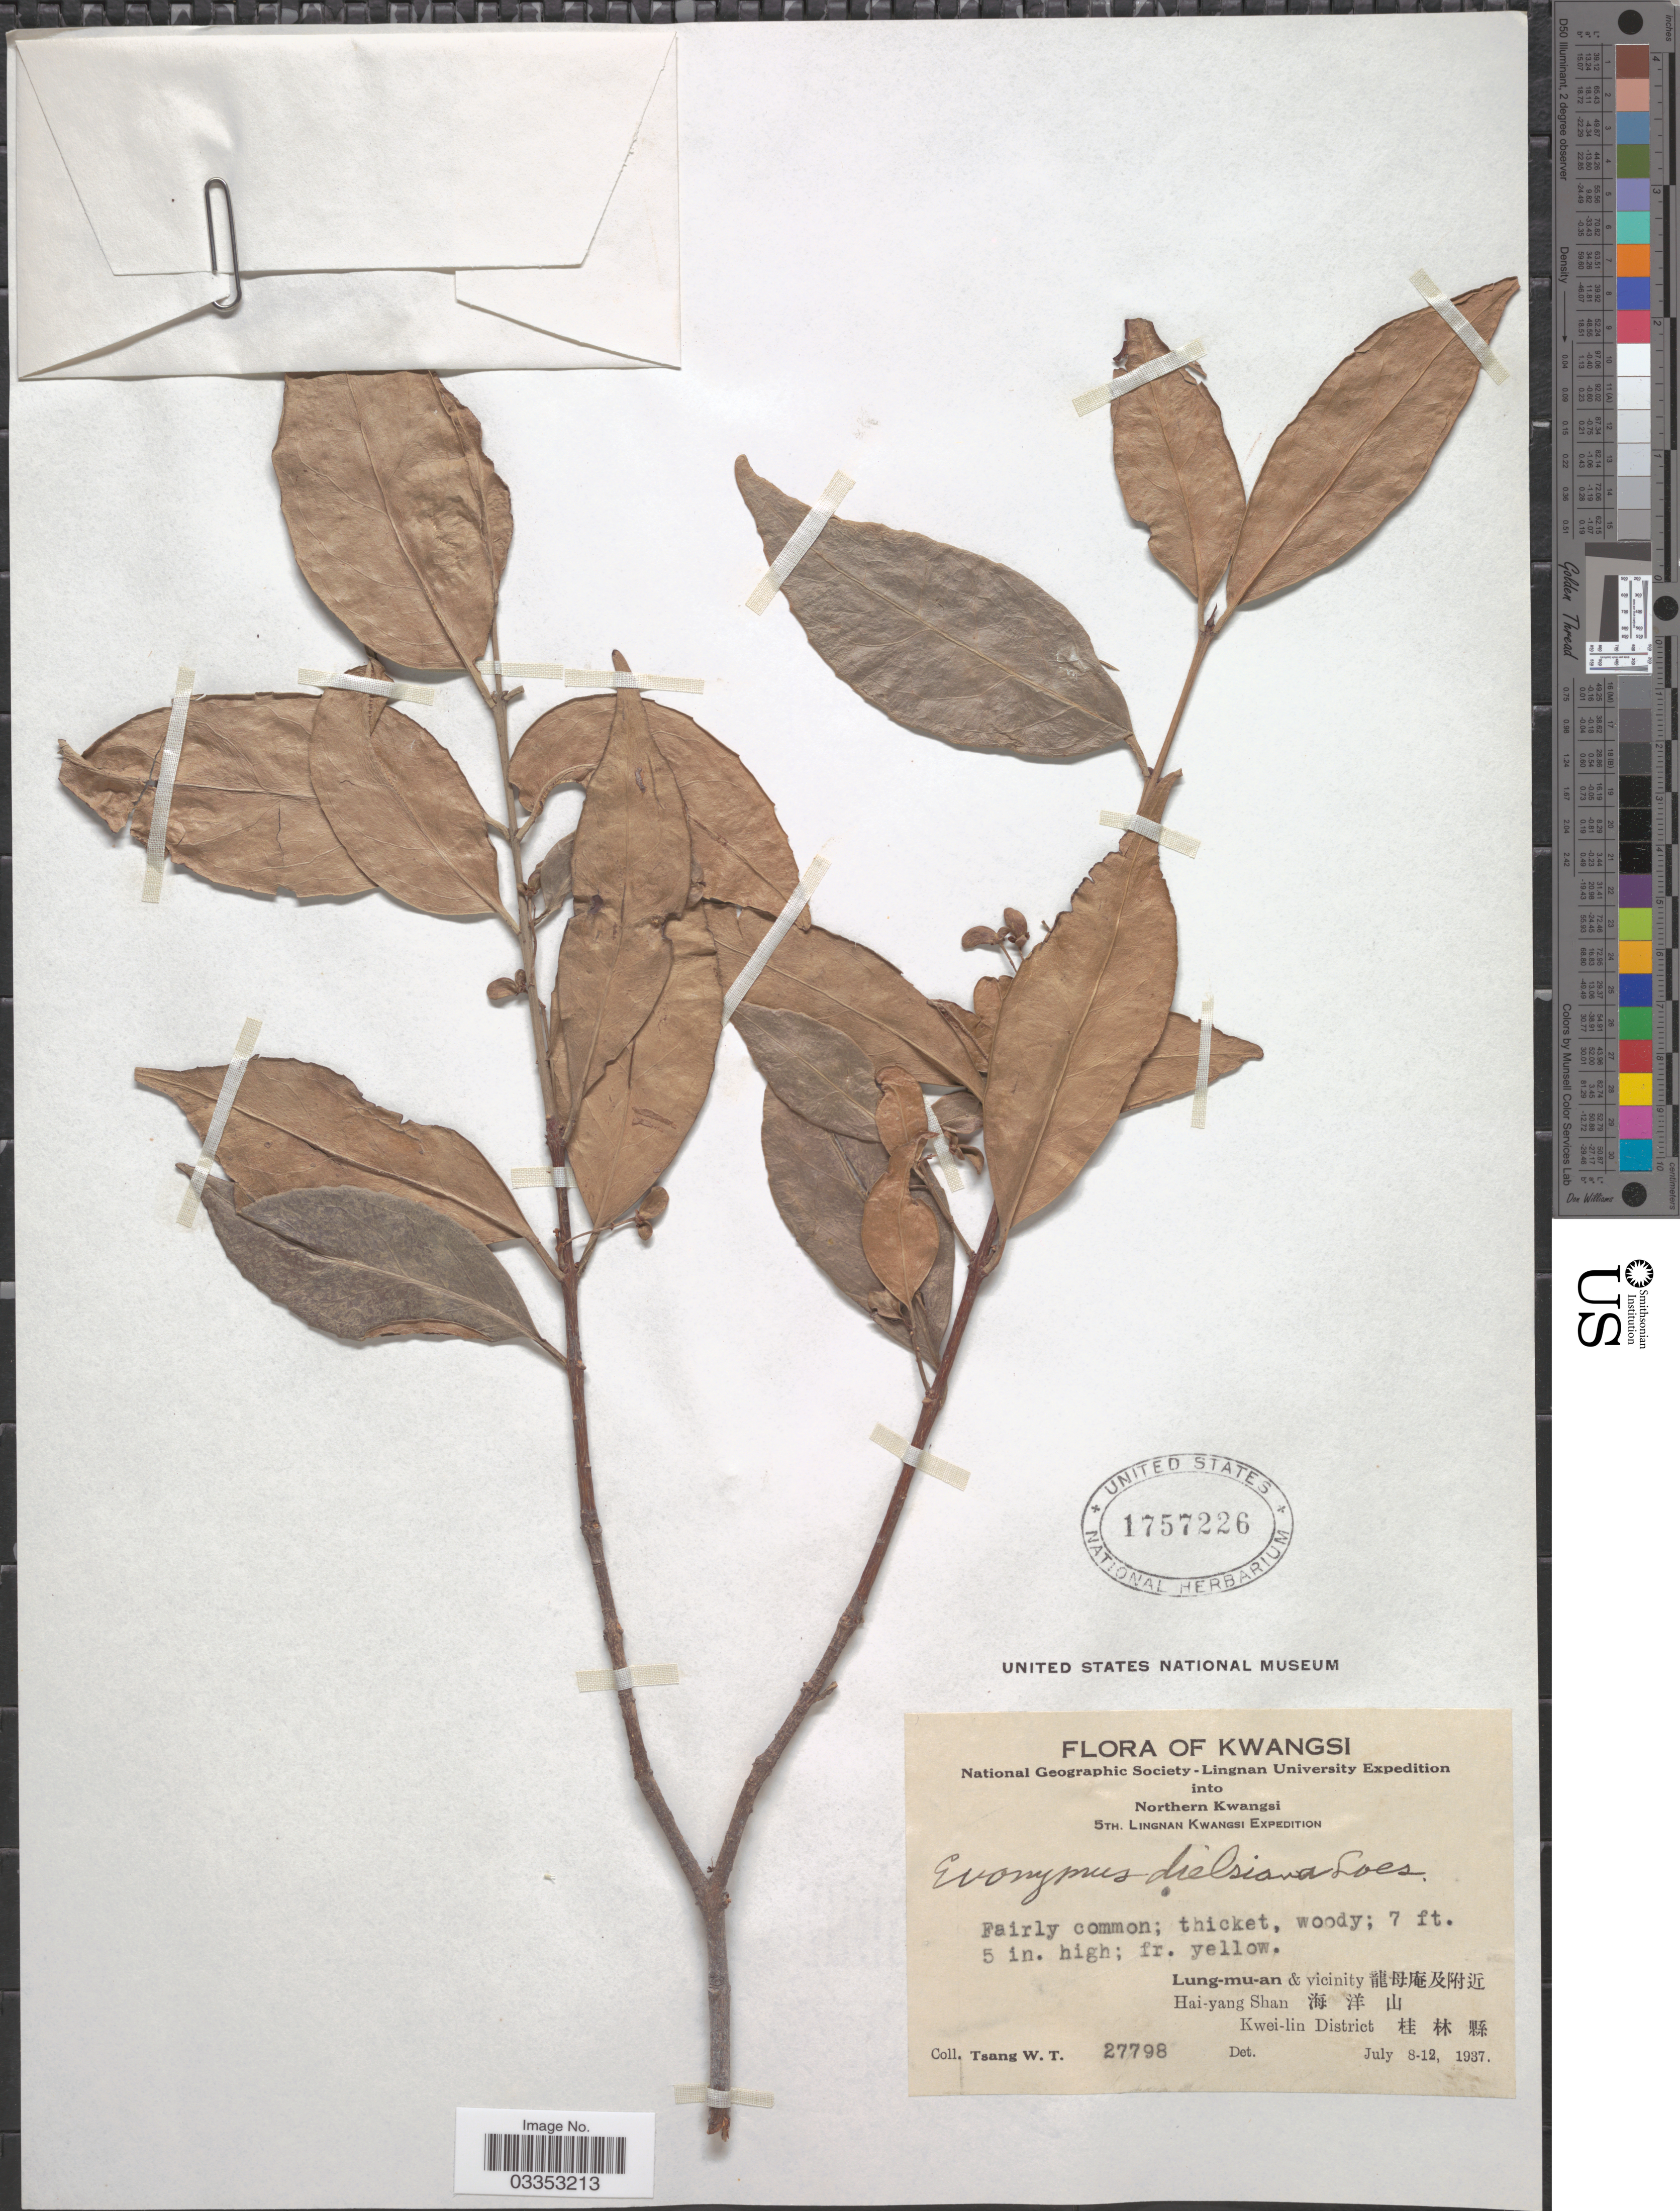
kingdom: Plantae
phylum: Tracheophyta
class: Magnoliopsida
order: Celastrales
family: Celastraceae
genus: Euonymus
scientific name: Euonymus dielsiana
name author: Loes. in Diels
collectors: W. T. Tsang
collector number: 27798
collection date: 1937-07-08/1937-07-12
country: China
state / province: Guangxi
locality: Kwangsi. Northern Kwangsi. Lung-mu-an & vicinity. X. Hai-yang Shan. X. Kwei-lin District. X.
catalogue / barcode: US 1757226